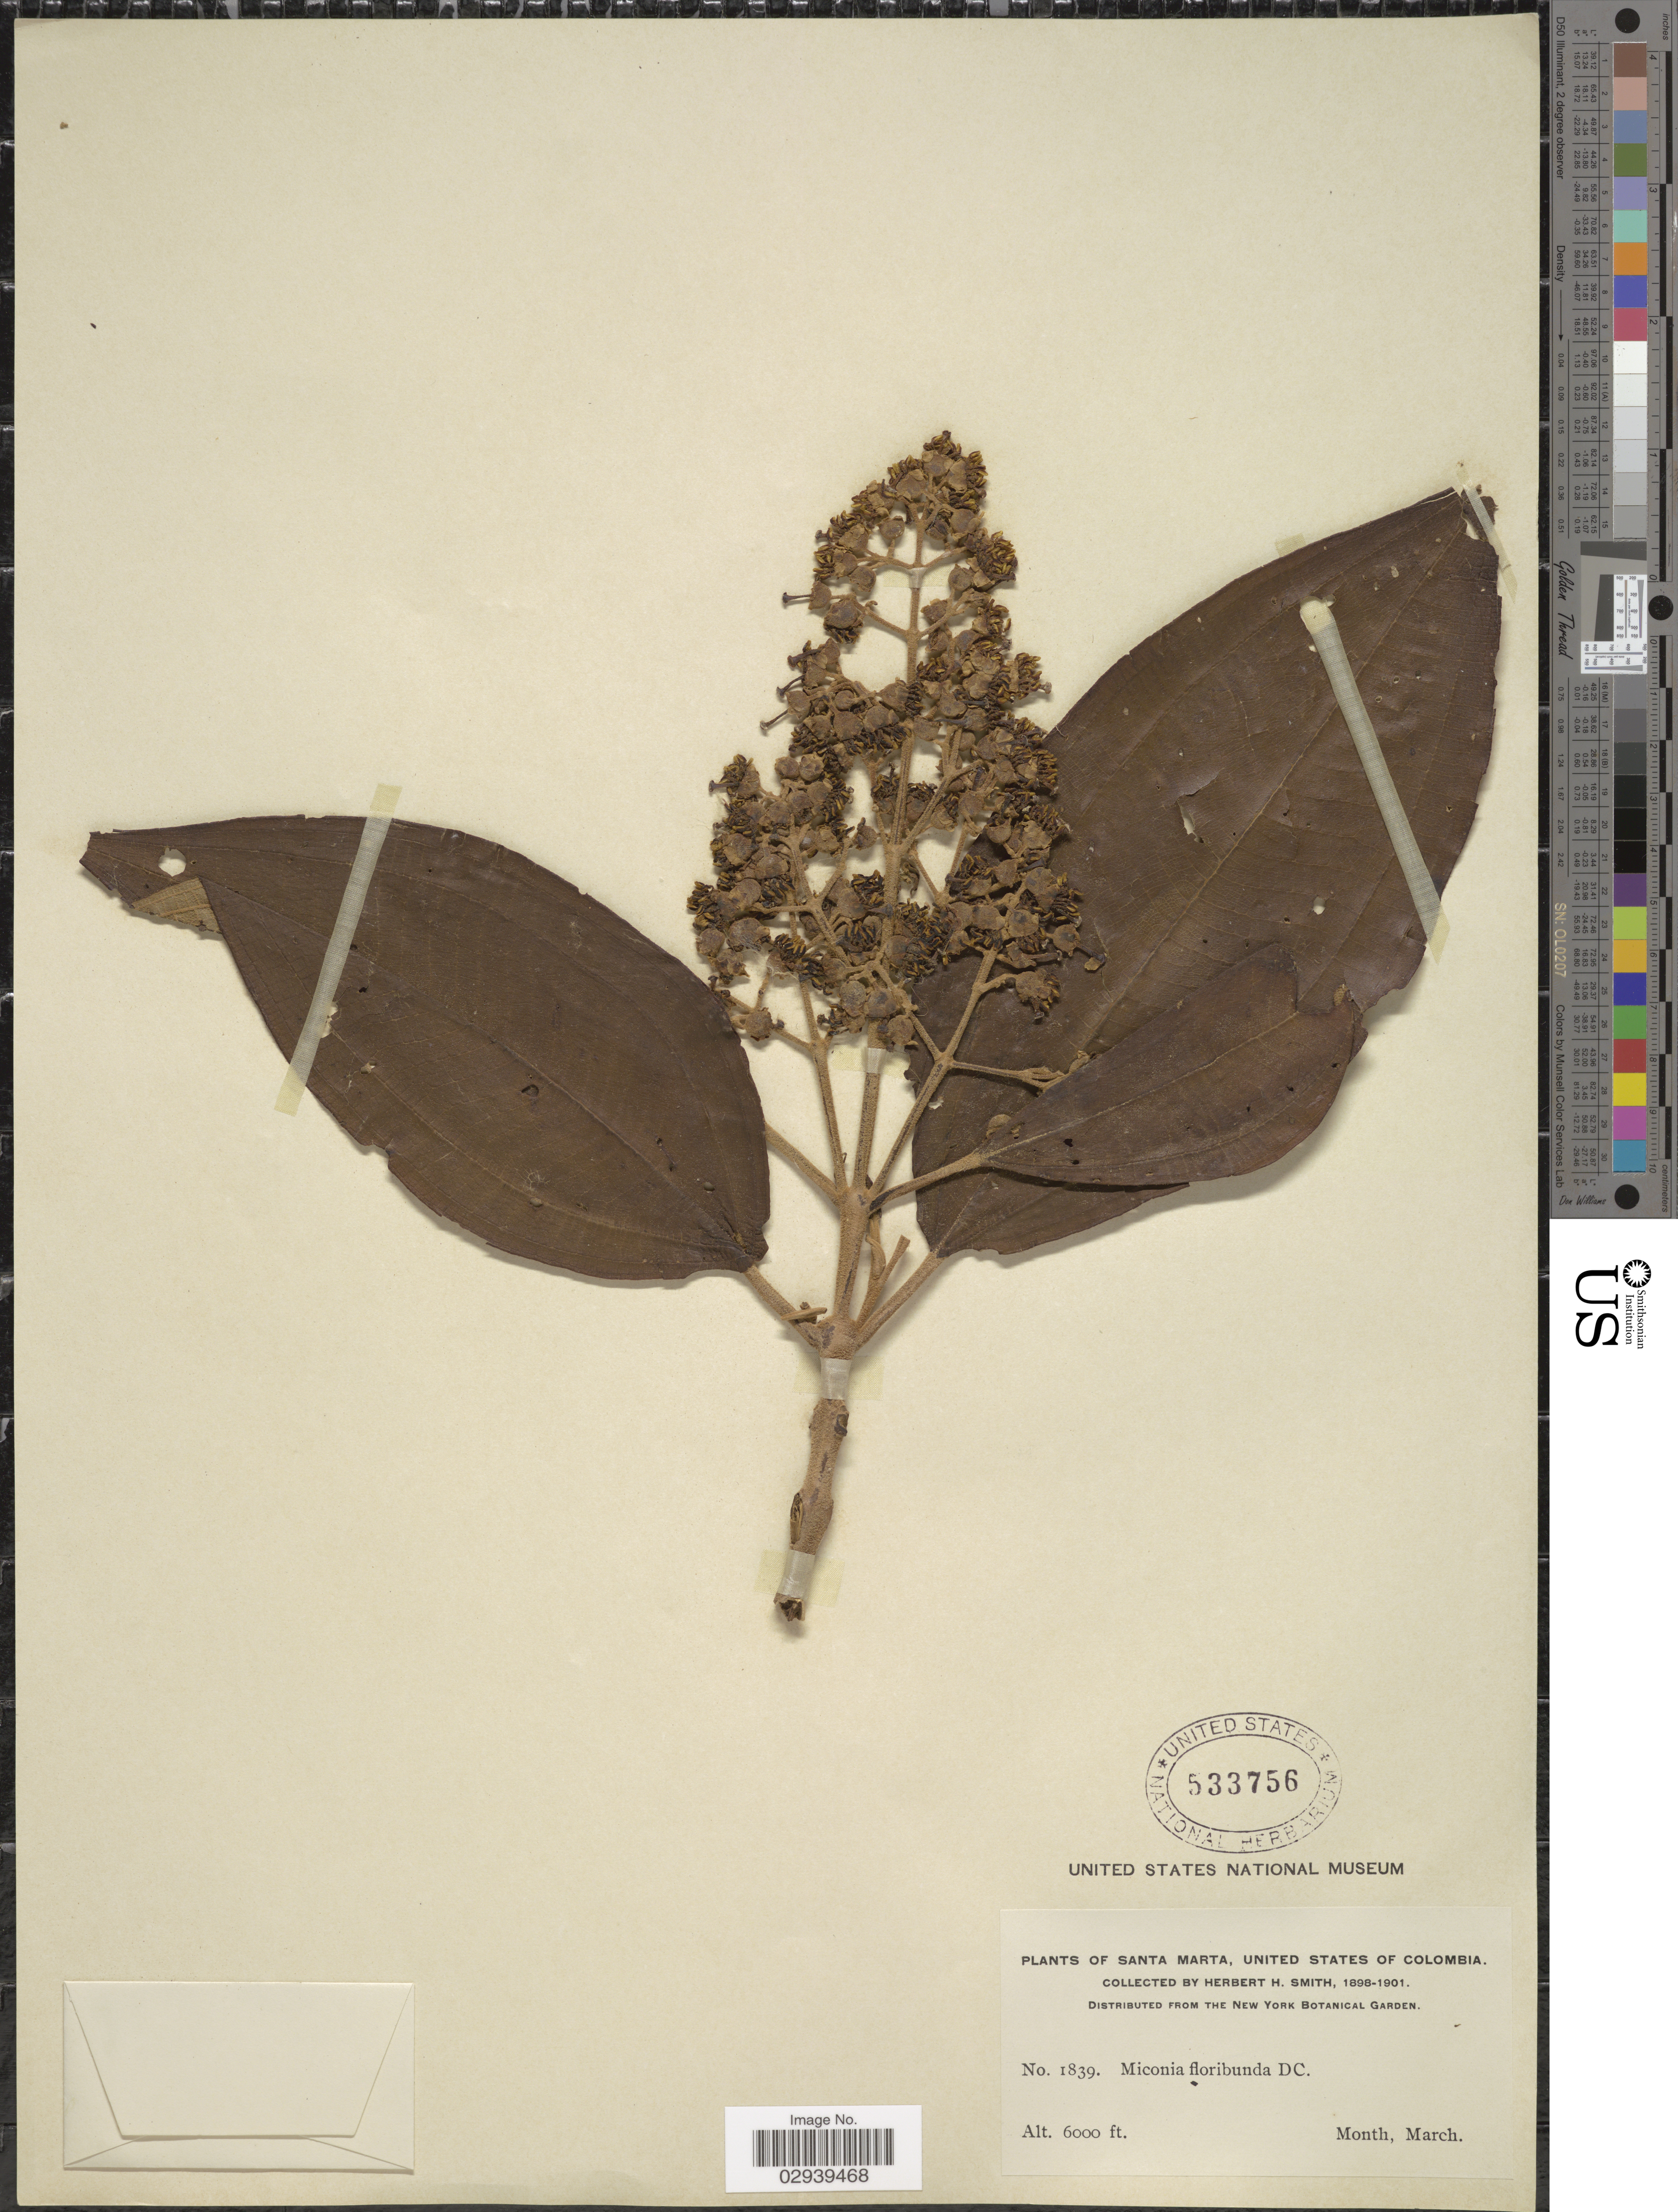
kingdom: Plantae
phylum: Tracheophyta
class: Magnoliopsida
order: Myrtales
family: Melastomataceae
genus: Miconia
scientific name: Miconia floribunda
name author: (Bonpl.) DC.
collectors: Herbert H. Smith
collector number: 1839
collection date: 1898-03/1901-03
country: Colombia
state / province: Magdalena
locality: Santa Marta, United States of Colombia.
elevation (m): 1829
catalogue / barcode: US 533756